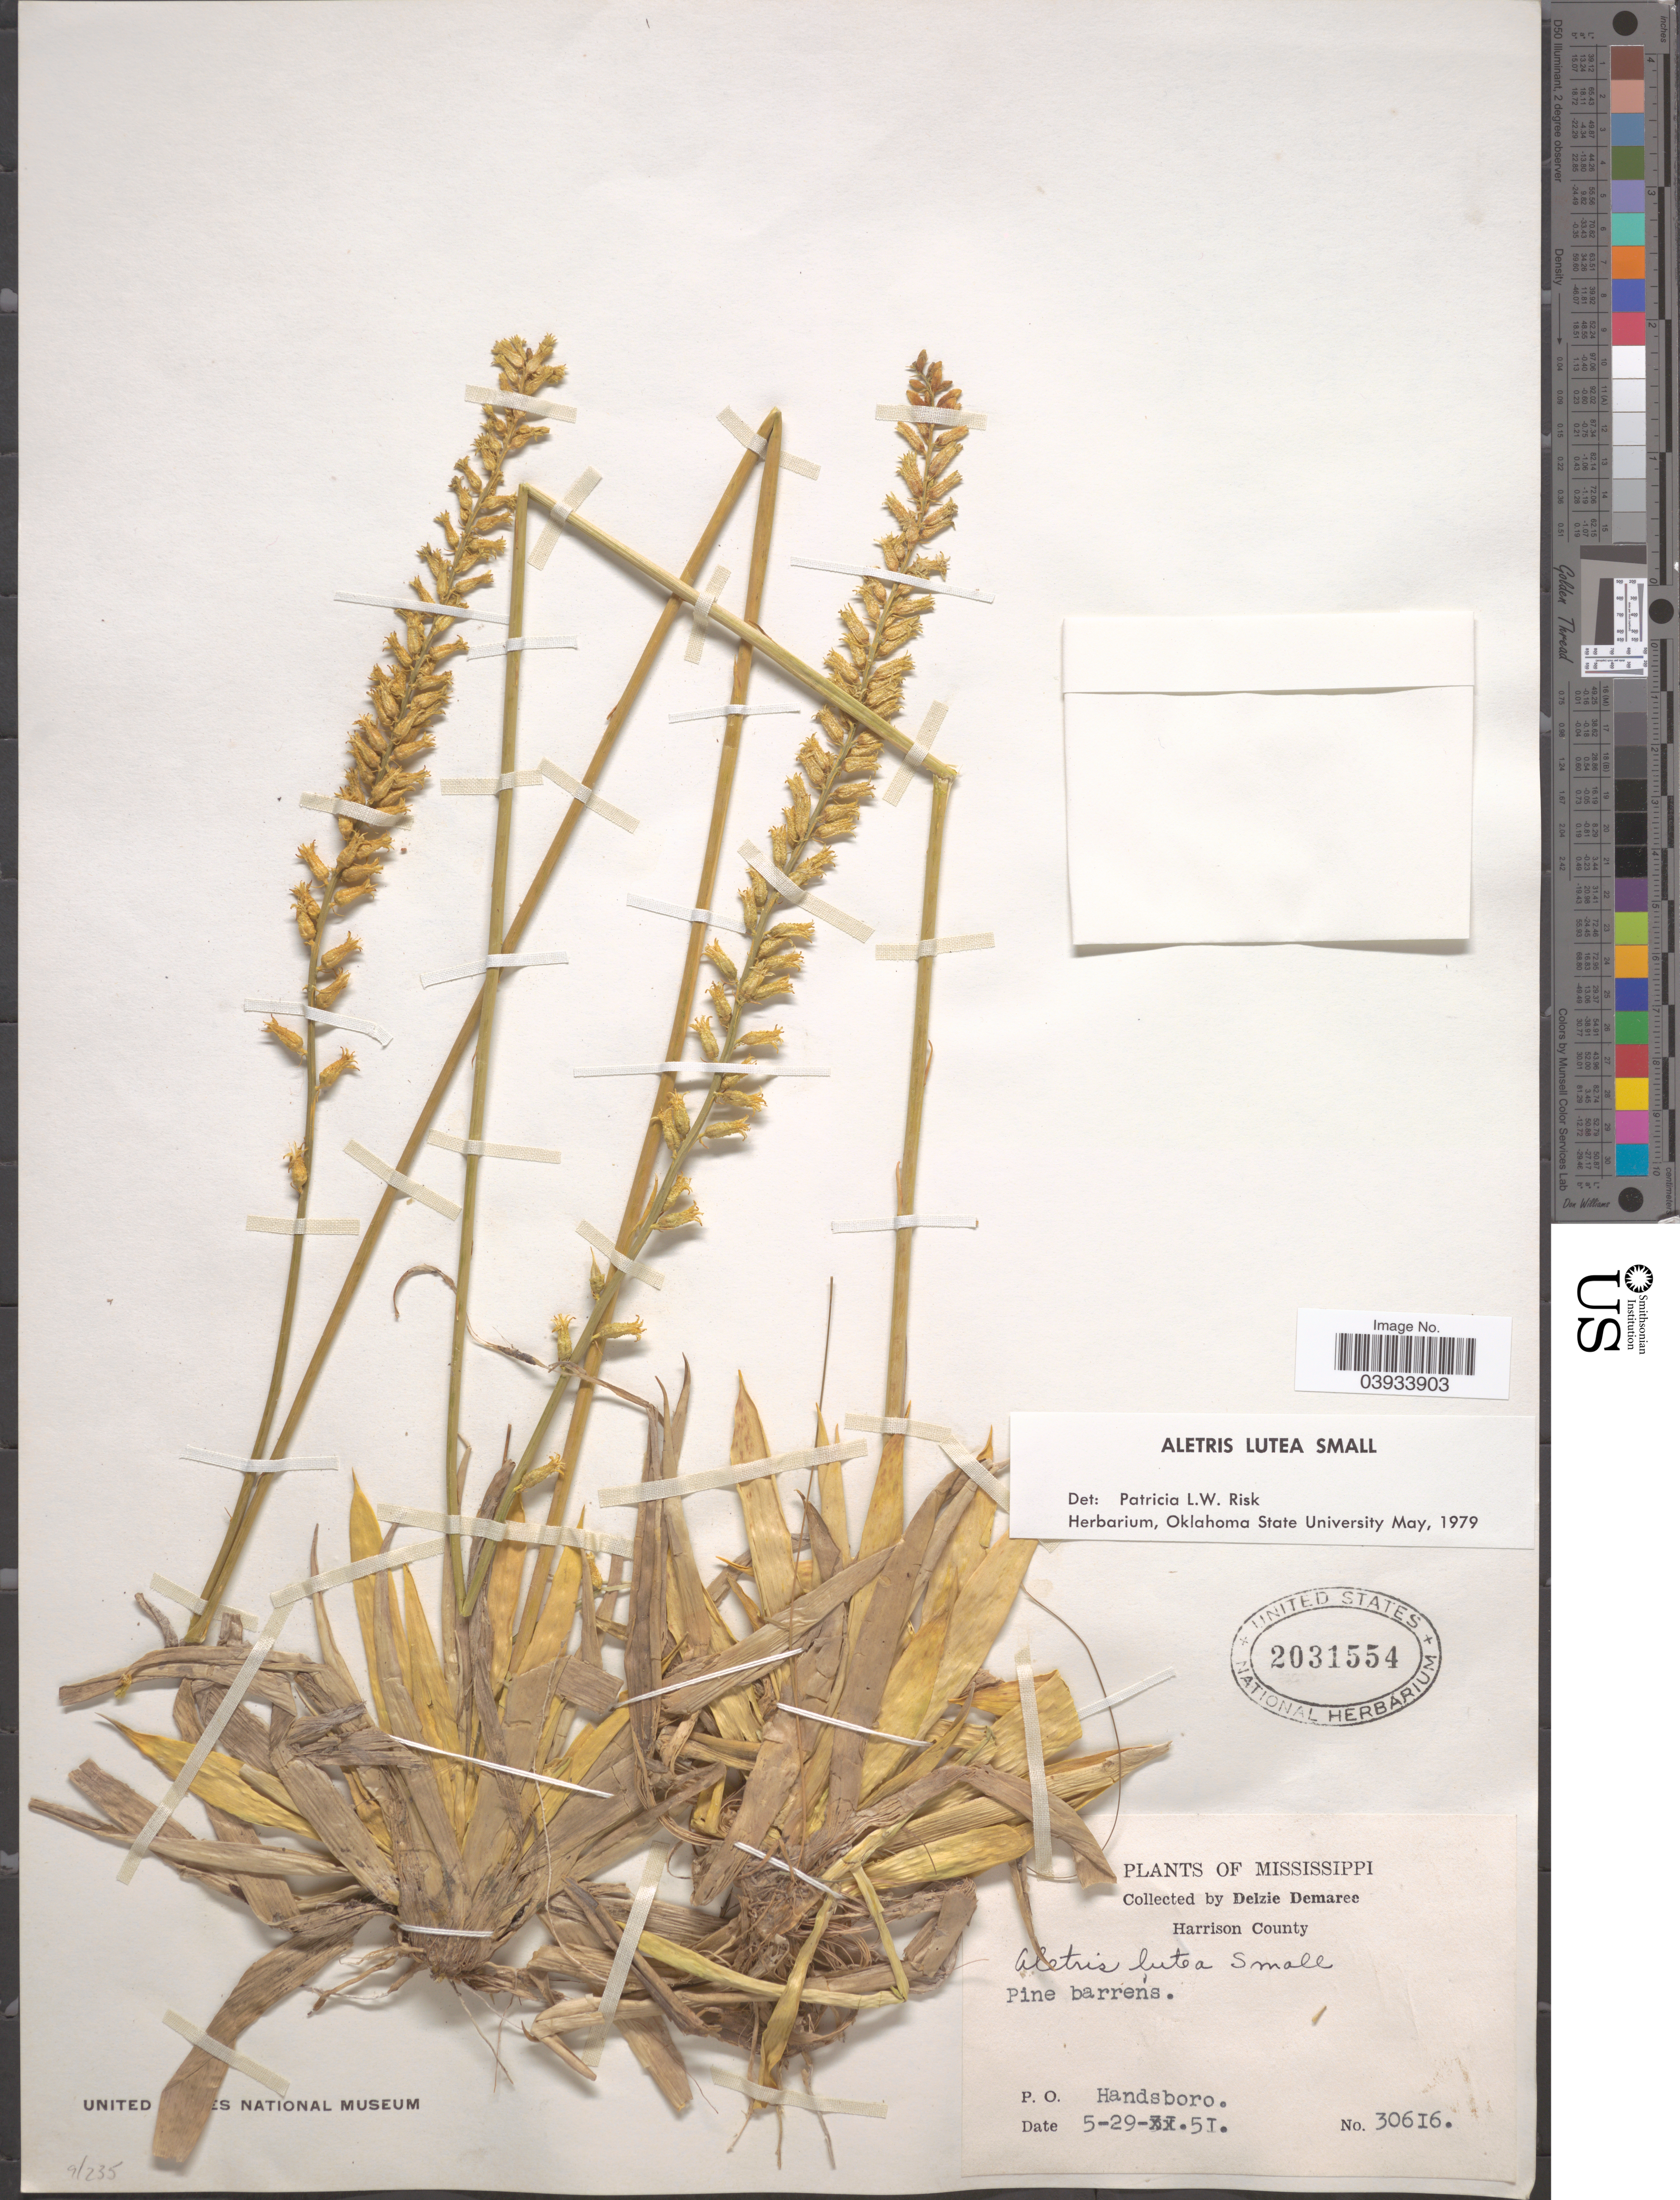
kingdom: Plantae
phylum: Tracheophyta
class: Liliopsida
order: Dioscoreales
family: Nartheciaceae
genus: Aletris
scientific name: Aletris lutea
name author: Small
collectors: D. Demaree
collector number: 30616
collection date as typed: Transcribed d/m/y: 29/5/51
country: United States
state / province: Mississippi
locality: Harrison County. P.O. Handsboro.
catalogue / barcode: US 2031554